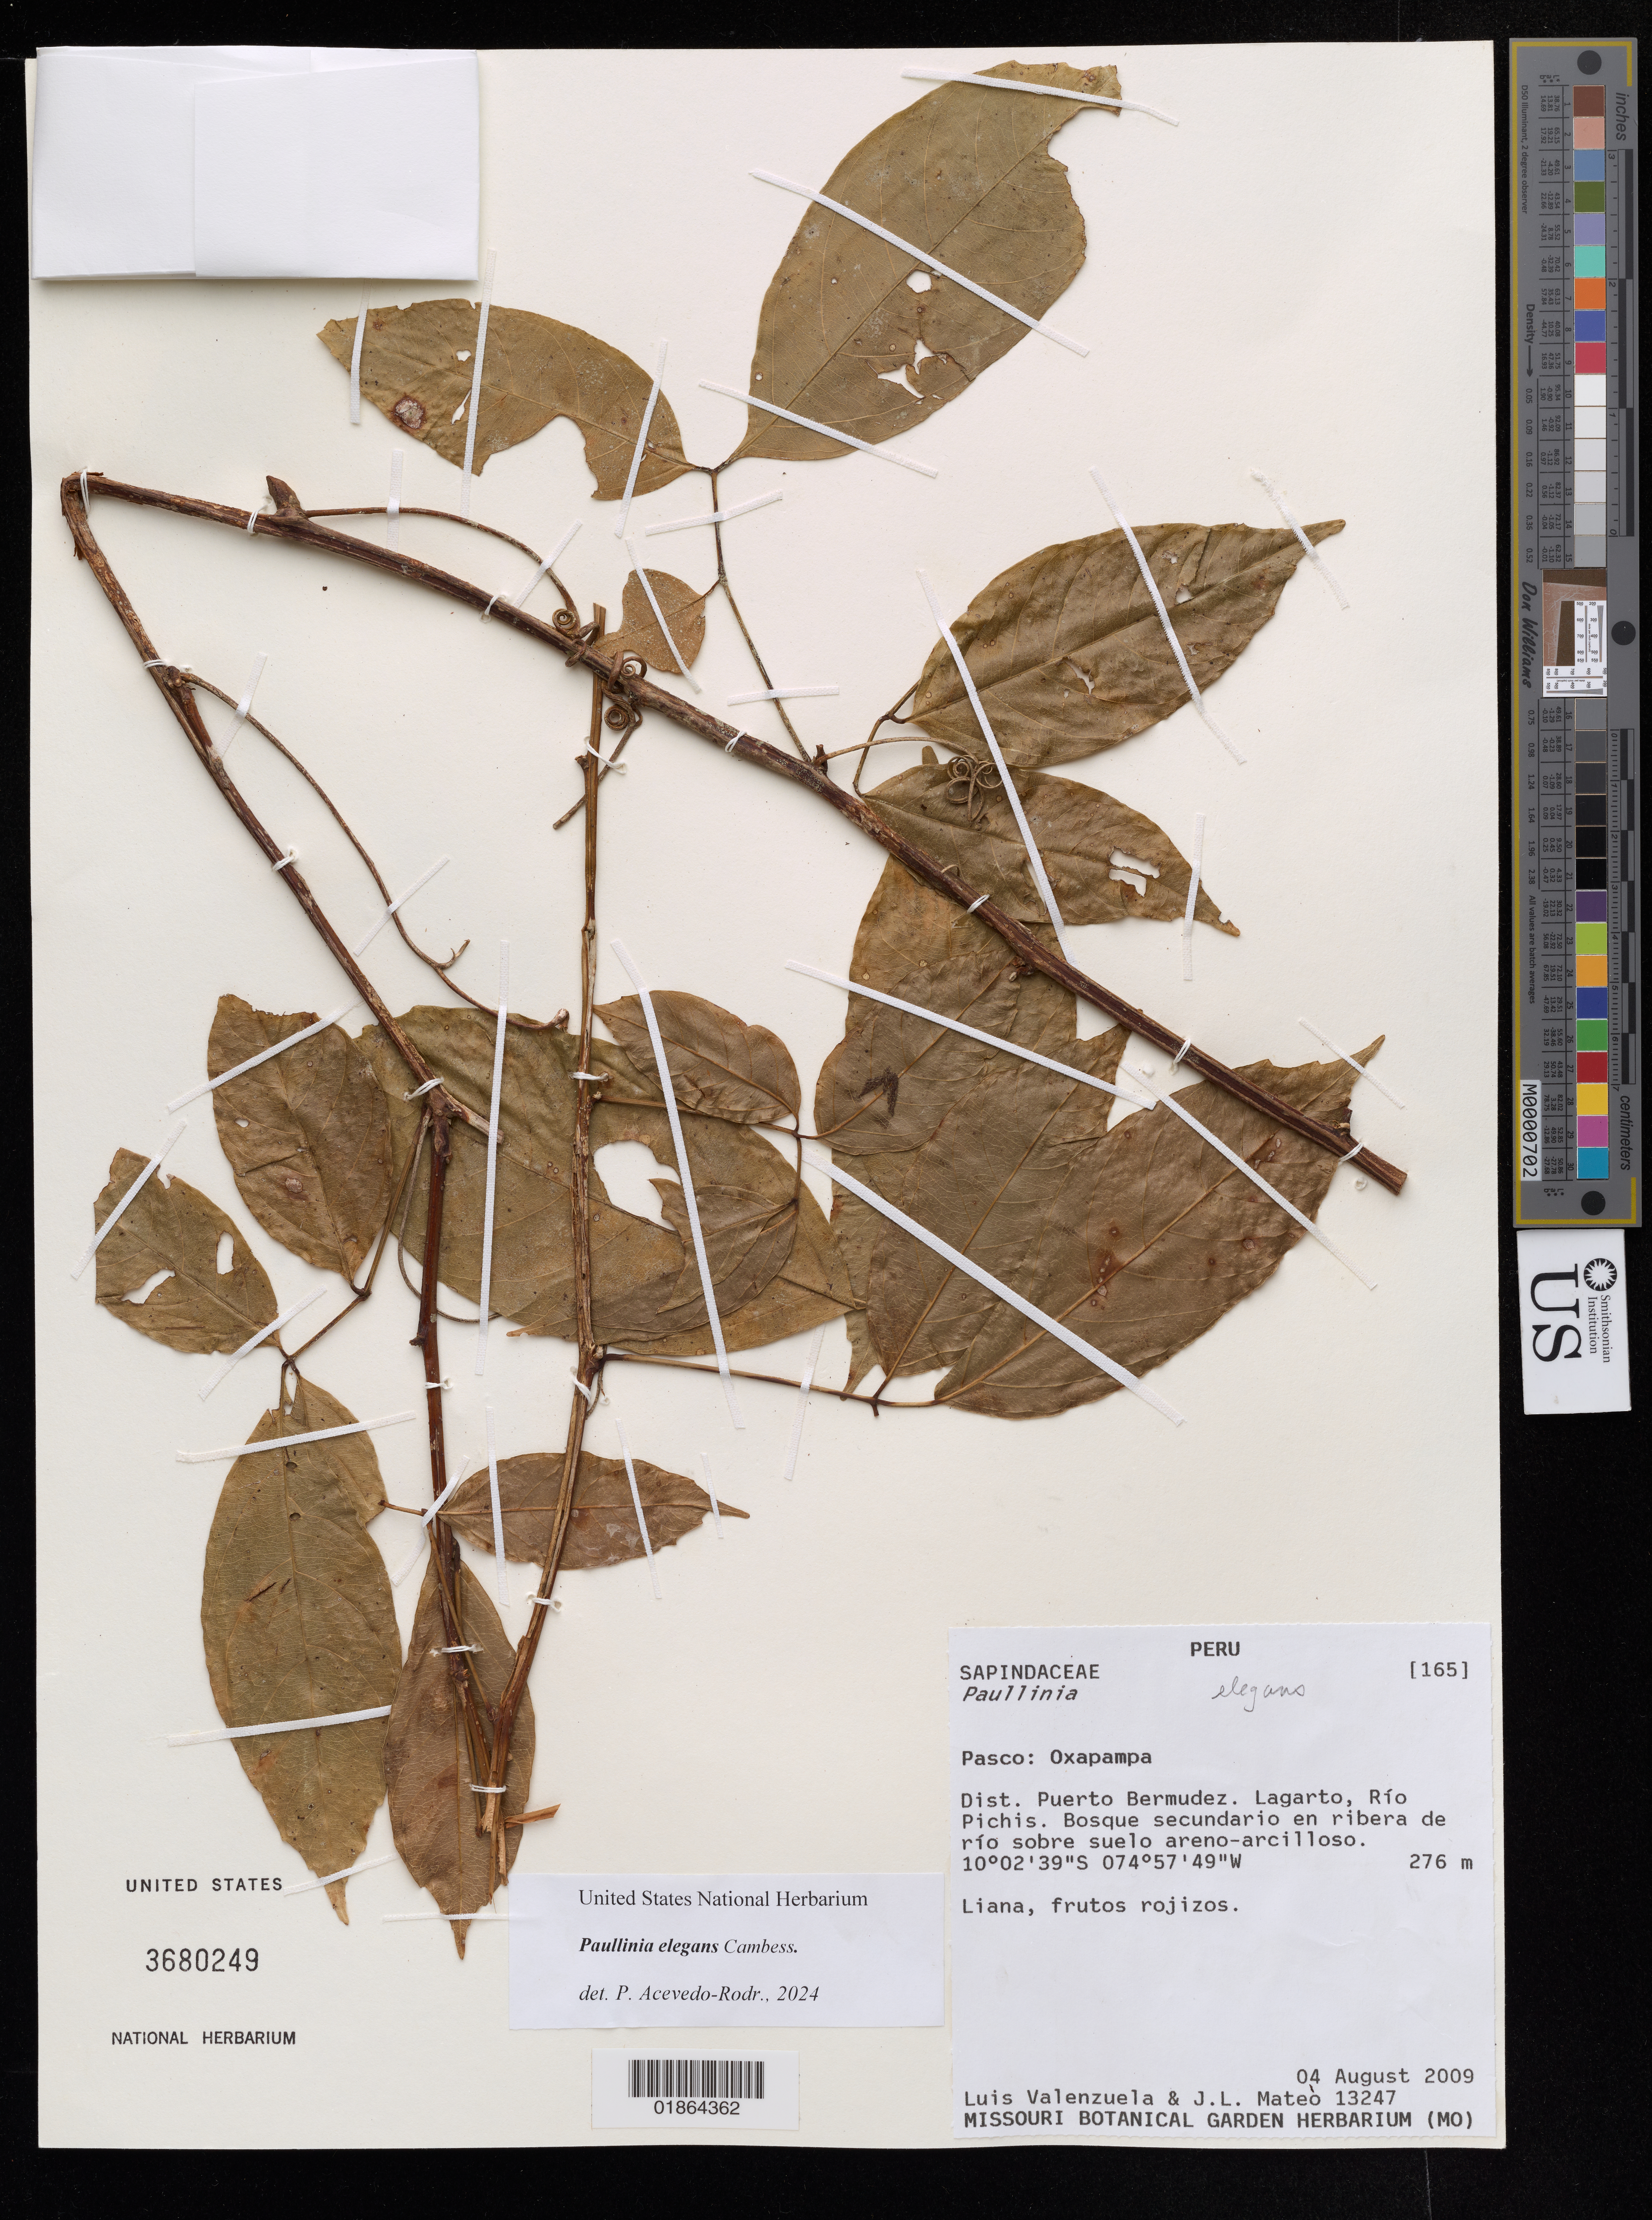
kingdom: Plantae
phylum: Tracheophyta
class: Magnoliopsida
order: Sapindales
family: Sapindaceae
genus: Paullinia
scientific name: Paullinia spicata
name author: Benth.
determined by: Acevedo-Rodríguez, P., (BOT), Smithsonian Institution - National Museum of Natural History (UNITED STATES)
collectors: L. Valenzuela & J. Mateo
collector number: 13247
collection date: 2009-08-04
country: Peru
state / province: Pasco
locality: Oxapampa. Dist. Puerto Bermudez. Lagarto, Río Pichis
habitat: Bosque secundario en ribera de río sobre suelo areno-arcilloso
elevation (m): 276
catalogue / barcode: US 3680249